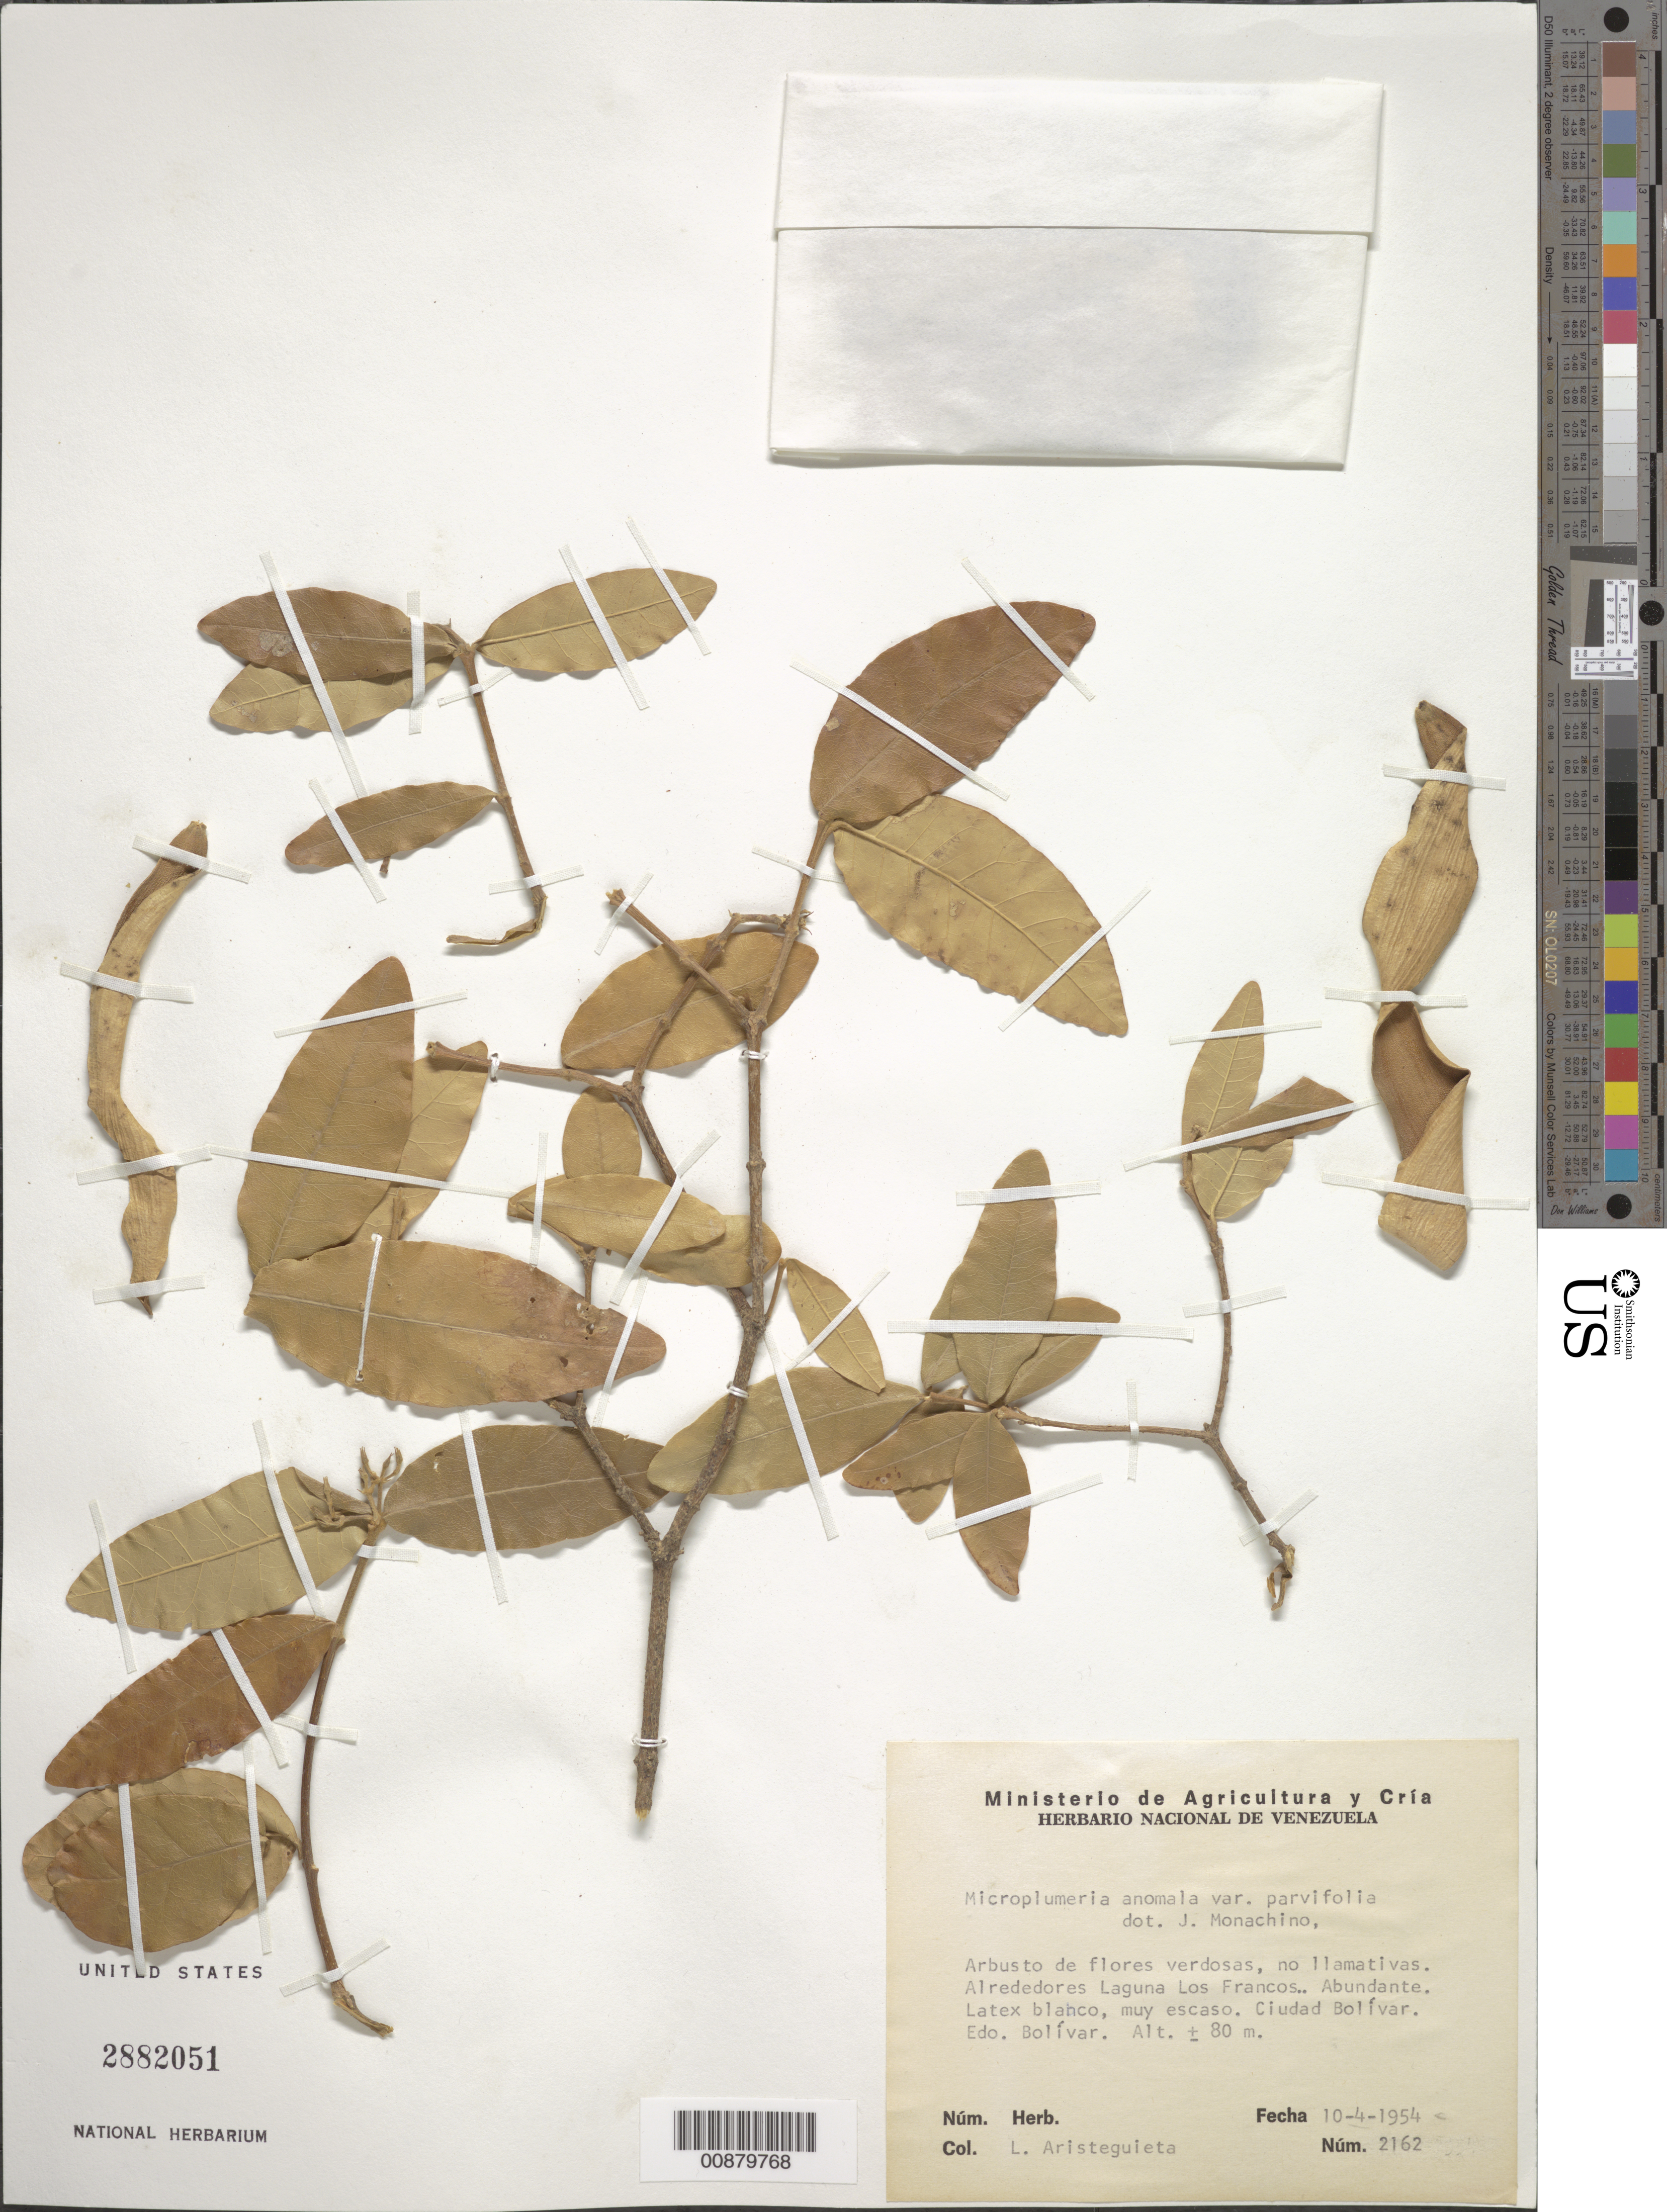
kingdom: Plantae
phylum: Tracheophyta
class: Magnoliopsida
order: Gentianales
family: Apocynaceae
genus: Microplumeria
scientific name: Microplumeria anomala var. parvifolia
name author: (Müll. Arg.) Markgr.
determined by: Monachino, J. V.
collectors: L. Aristeguieta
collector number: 2162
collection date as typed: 10-Apr-54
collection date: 1954-04-10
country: Venezuela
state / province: Bolívar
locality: Ciudad Bolívar, Laguna de Los Francos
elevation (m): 80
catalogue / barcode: US 2882051